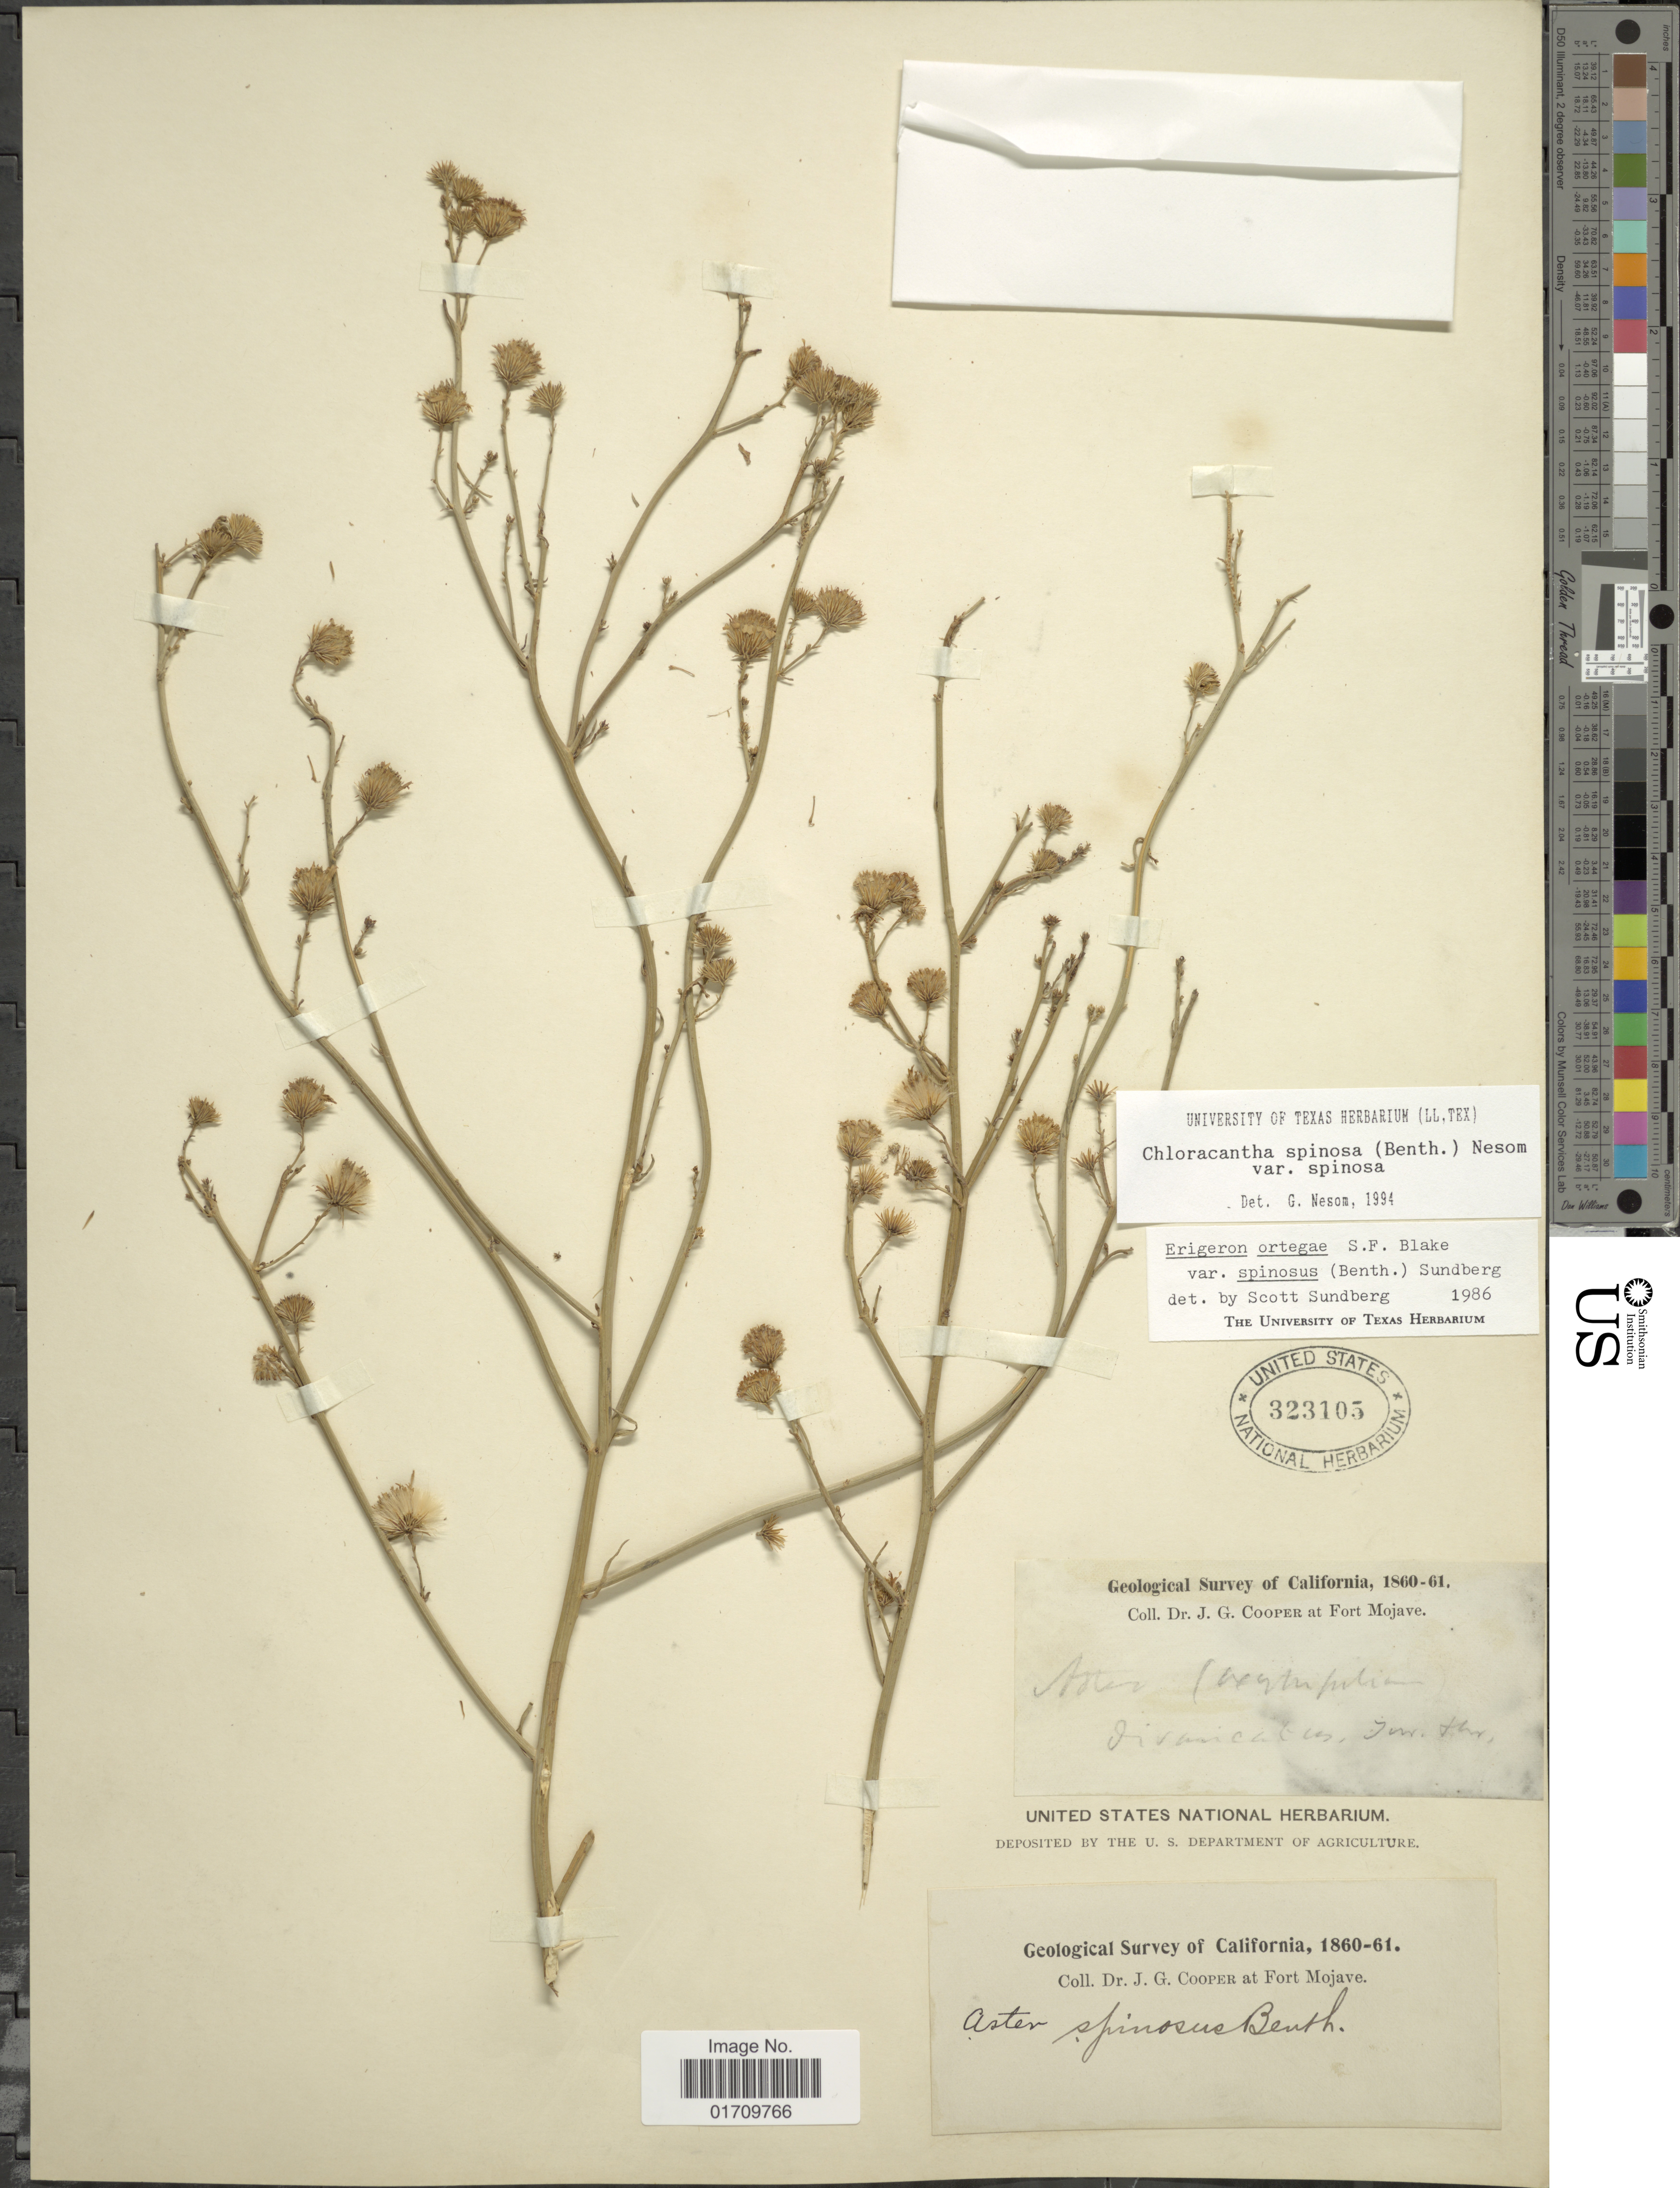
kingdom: Plantae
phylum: Tracheophyta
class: Magnoliopsida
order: Asterales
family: Asteraceae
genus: Chloracantha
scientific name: Chloracantha spinosa var. spinosa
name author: (Benth.) G.L. Nesom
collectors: J. G. Cooper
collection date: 1860/1861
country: United States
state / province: California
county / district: San Bernardino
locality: Fort Mojave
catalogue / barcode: US 323105